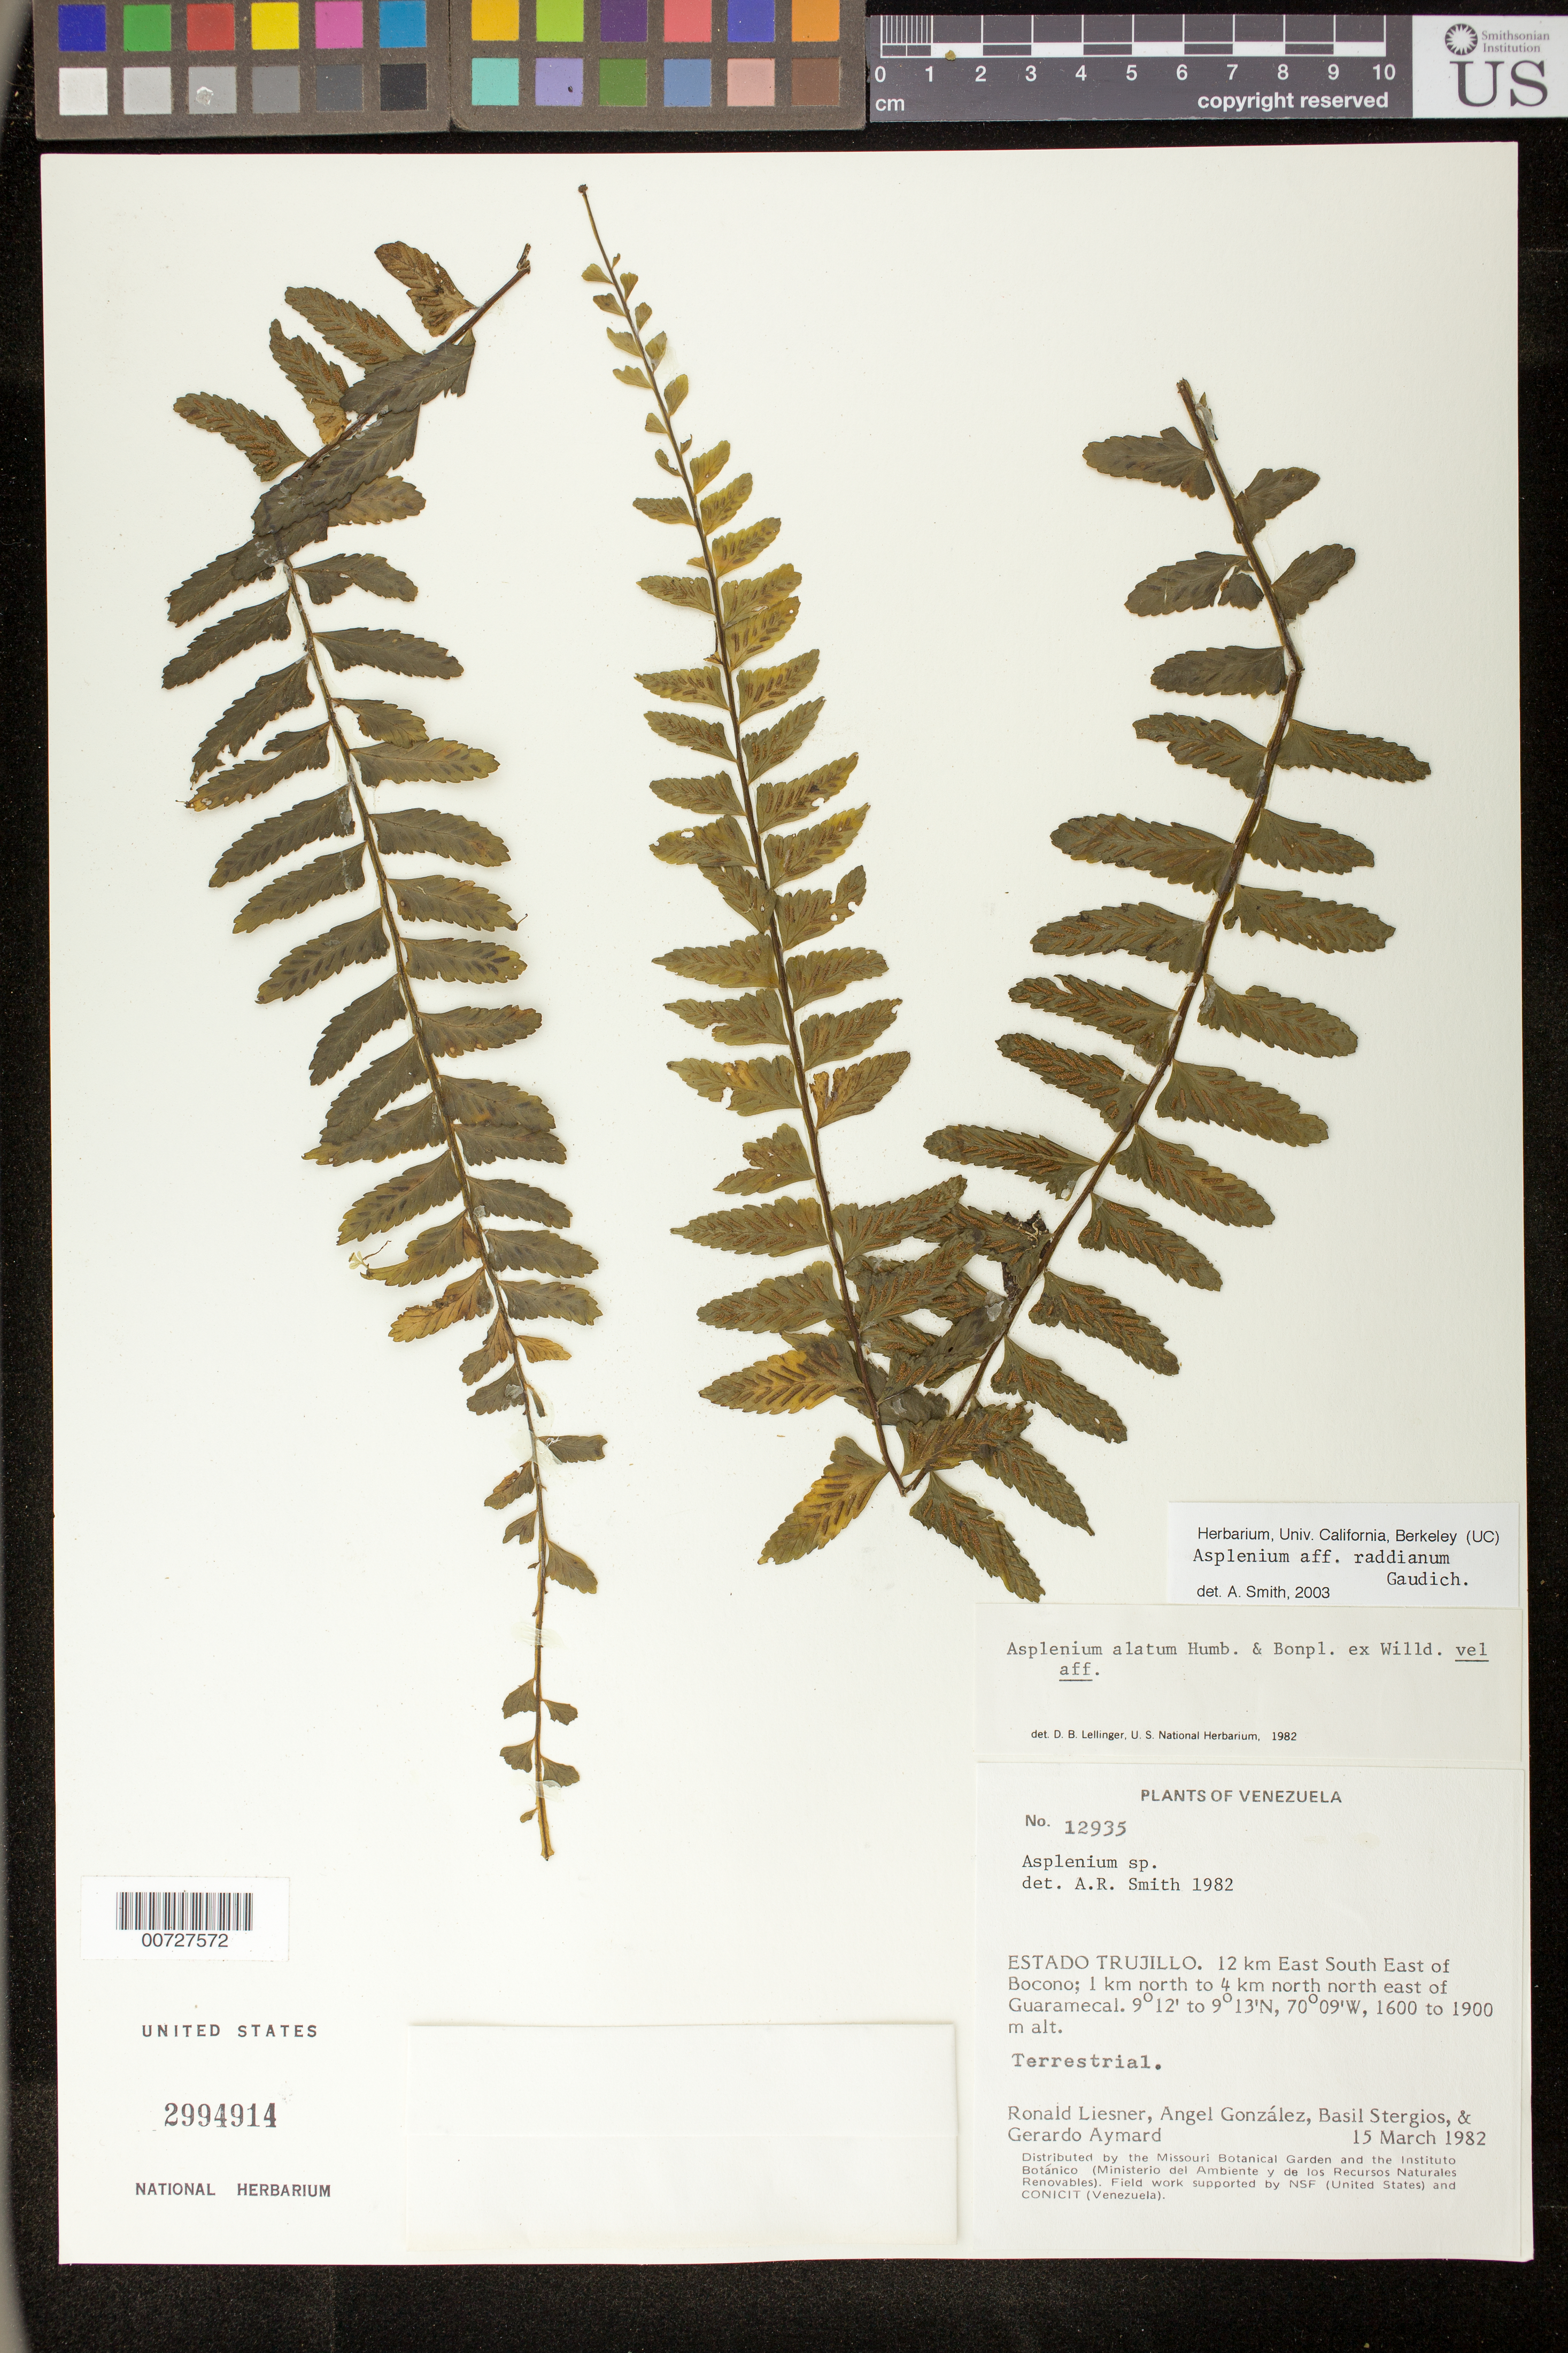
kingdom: Plantae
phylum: Tracheophyta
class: Polypodiopsida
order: Polypodiales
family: Aspleniaceae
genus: Asplenium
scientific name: Asplenium raddianum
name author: Gaudich.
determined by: Smith, A.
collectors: R. L. Liesner, A. C. González, B. G. Stergios & G. A. Aymard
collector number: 12935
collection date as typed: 15 Mar 1982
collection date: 1982-03-15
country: Venezuela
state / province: Trujillo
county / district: Boconó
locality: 12 km ESE of Boconó; 1 km N to 4 km NNE of Guaramacál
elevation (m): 1600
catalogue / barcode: US 2994914